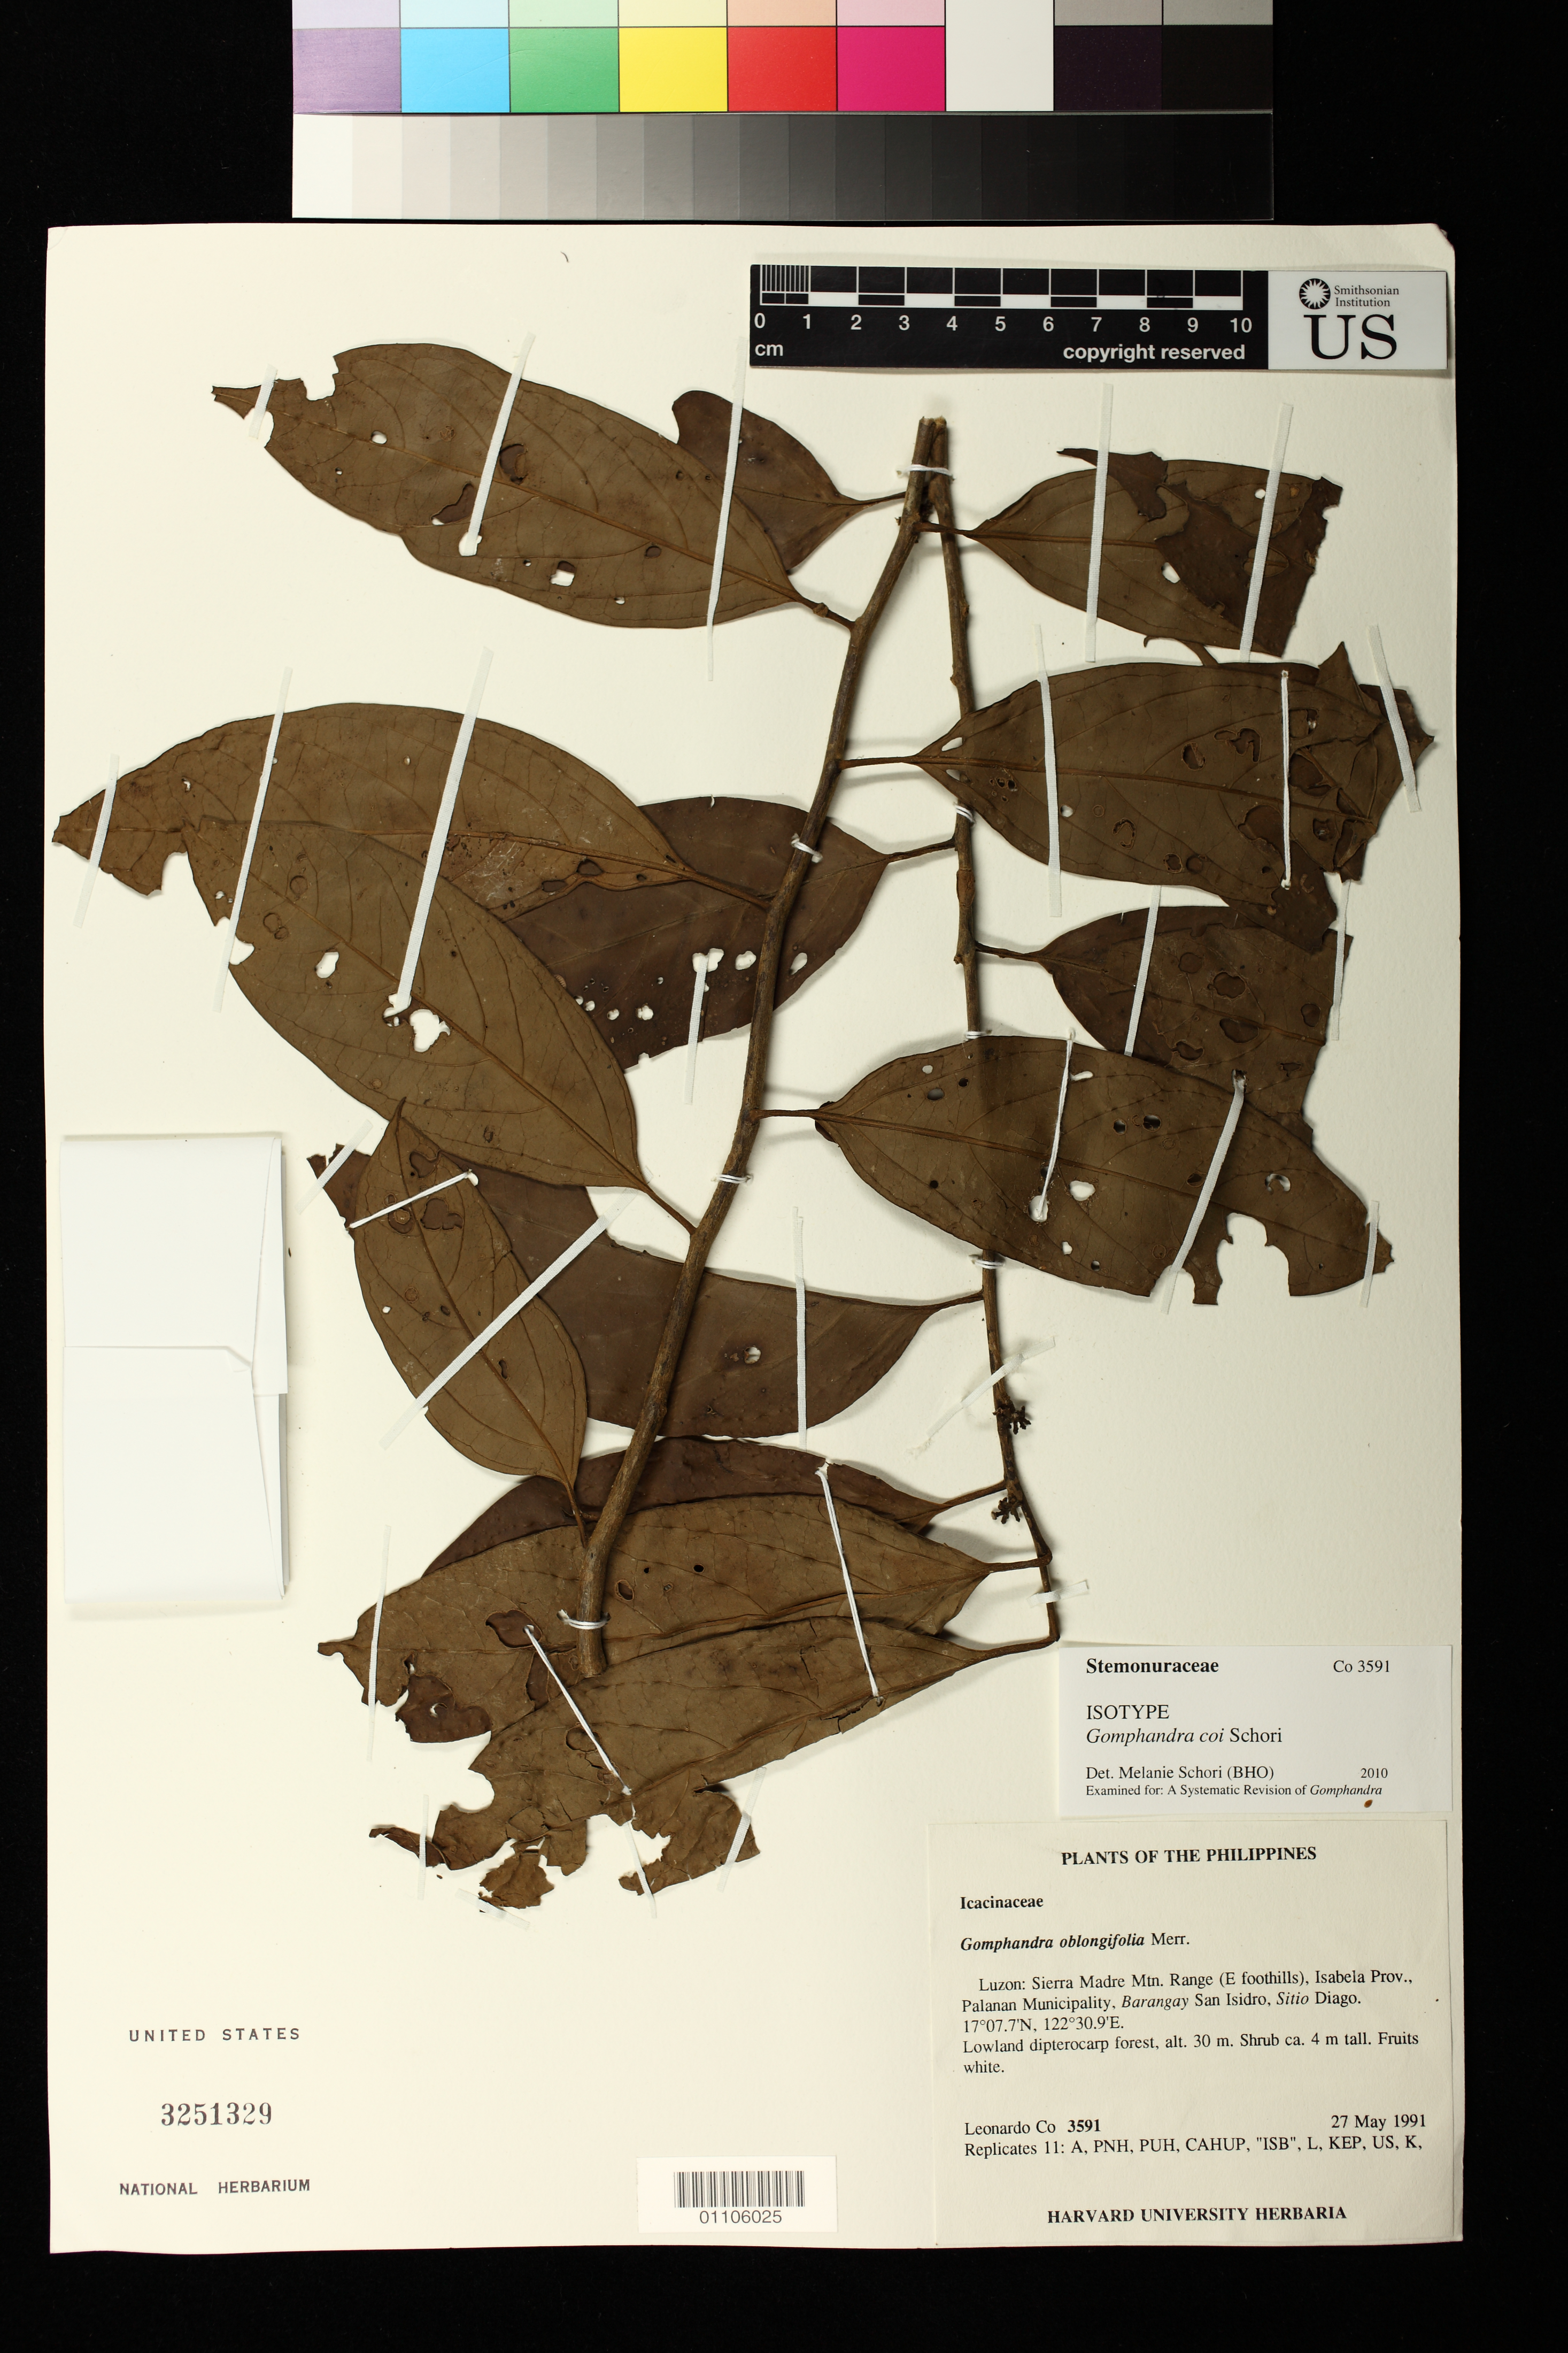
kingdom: Plantae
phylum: Tracheophyta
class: Magnoliopsida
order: Cardiopteridales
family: Stemonuraceae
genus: Gomphandra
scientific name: Gomphandra coi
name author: Schori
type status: Isotype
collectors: L. Co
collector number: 3591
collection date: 1991-05-27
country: Philippines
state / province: Cagayan Valley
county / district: Isabela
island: Luzon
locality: Luzon: Sierra Madre Mtn. Range (E foothills), Isabela Prov., Palanan Municipality, Barangay San Isidro, Sitio Diago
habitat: Lowland dipterocarp forest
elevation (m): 30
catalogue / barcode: US 3251329